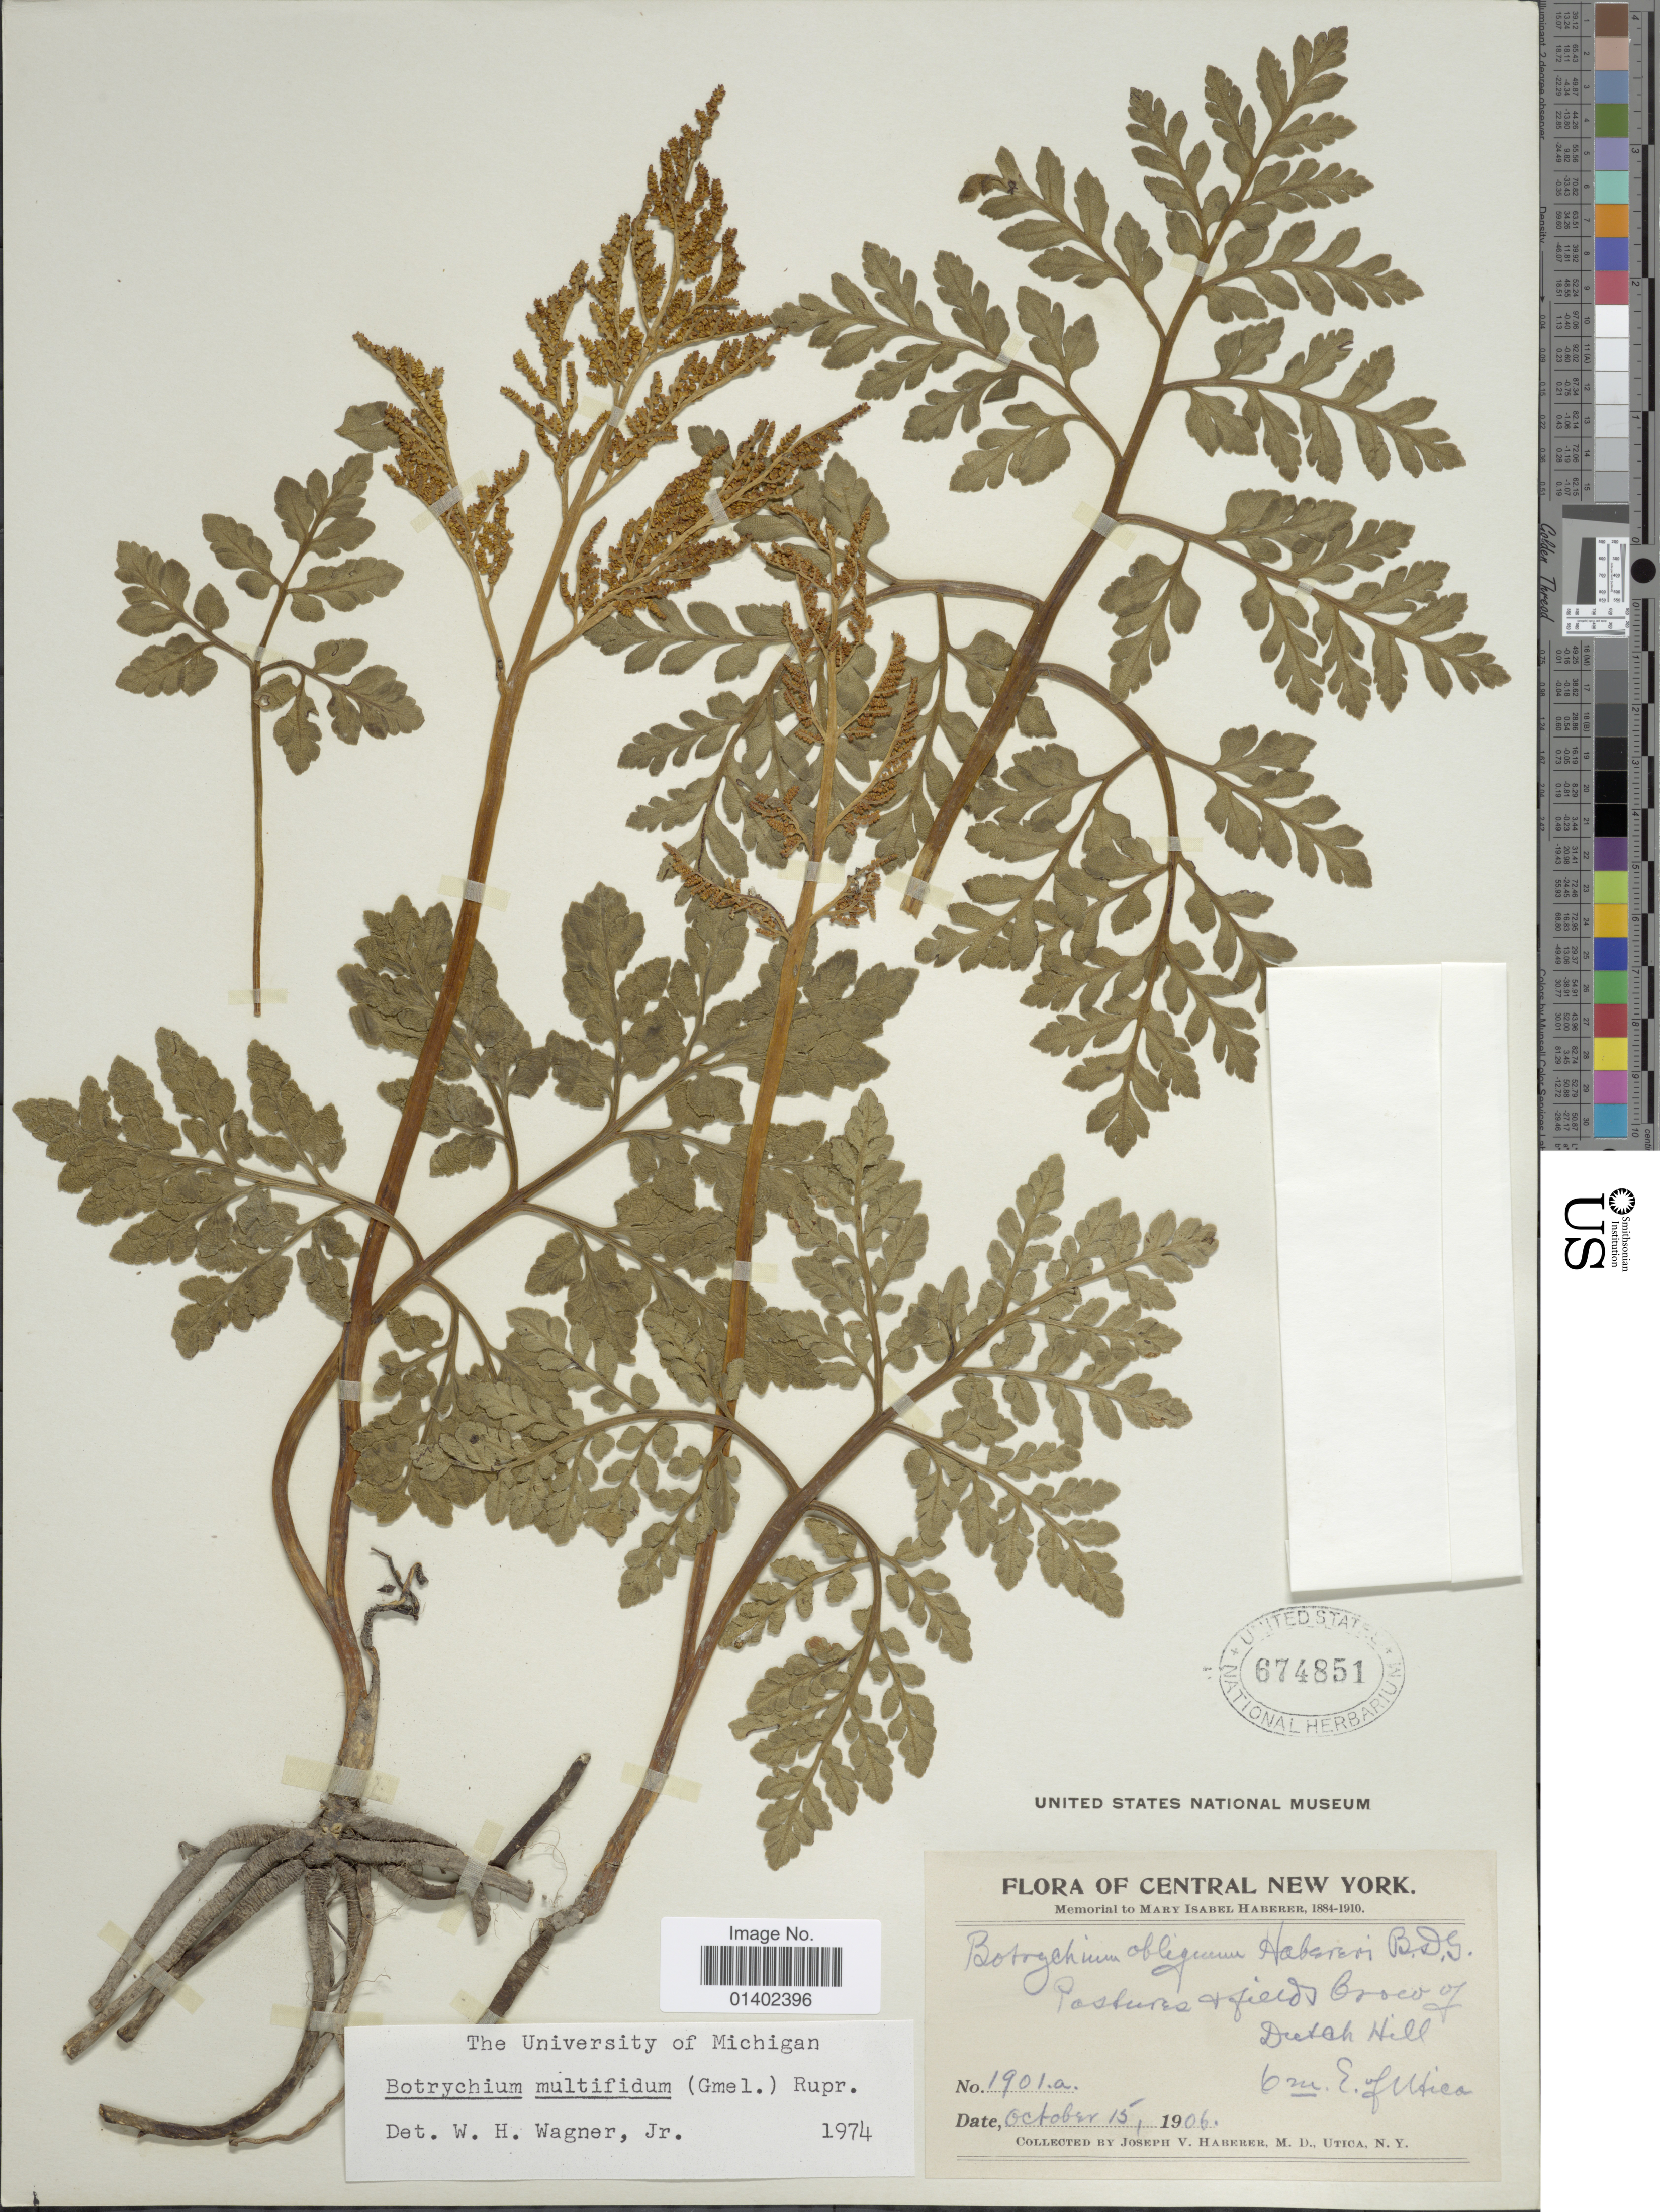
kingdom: Plantae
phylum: Tracheophyta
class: Polypodiopsida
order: Ophioglossales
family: Ophioglossaceae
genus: Botrychium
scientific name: Botrychium multifidum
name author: (J.F. Gmel.) Rupr.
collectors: J. V. Haberer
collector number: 1901a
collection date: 1906-10-15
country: United States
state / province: New York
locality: Central New York, Pastures fields brow of Dutch Hill, 6 m E of Utica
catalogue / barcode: US 674851